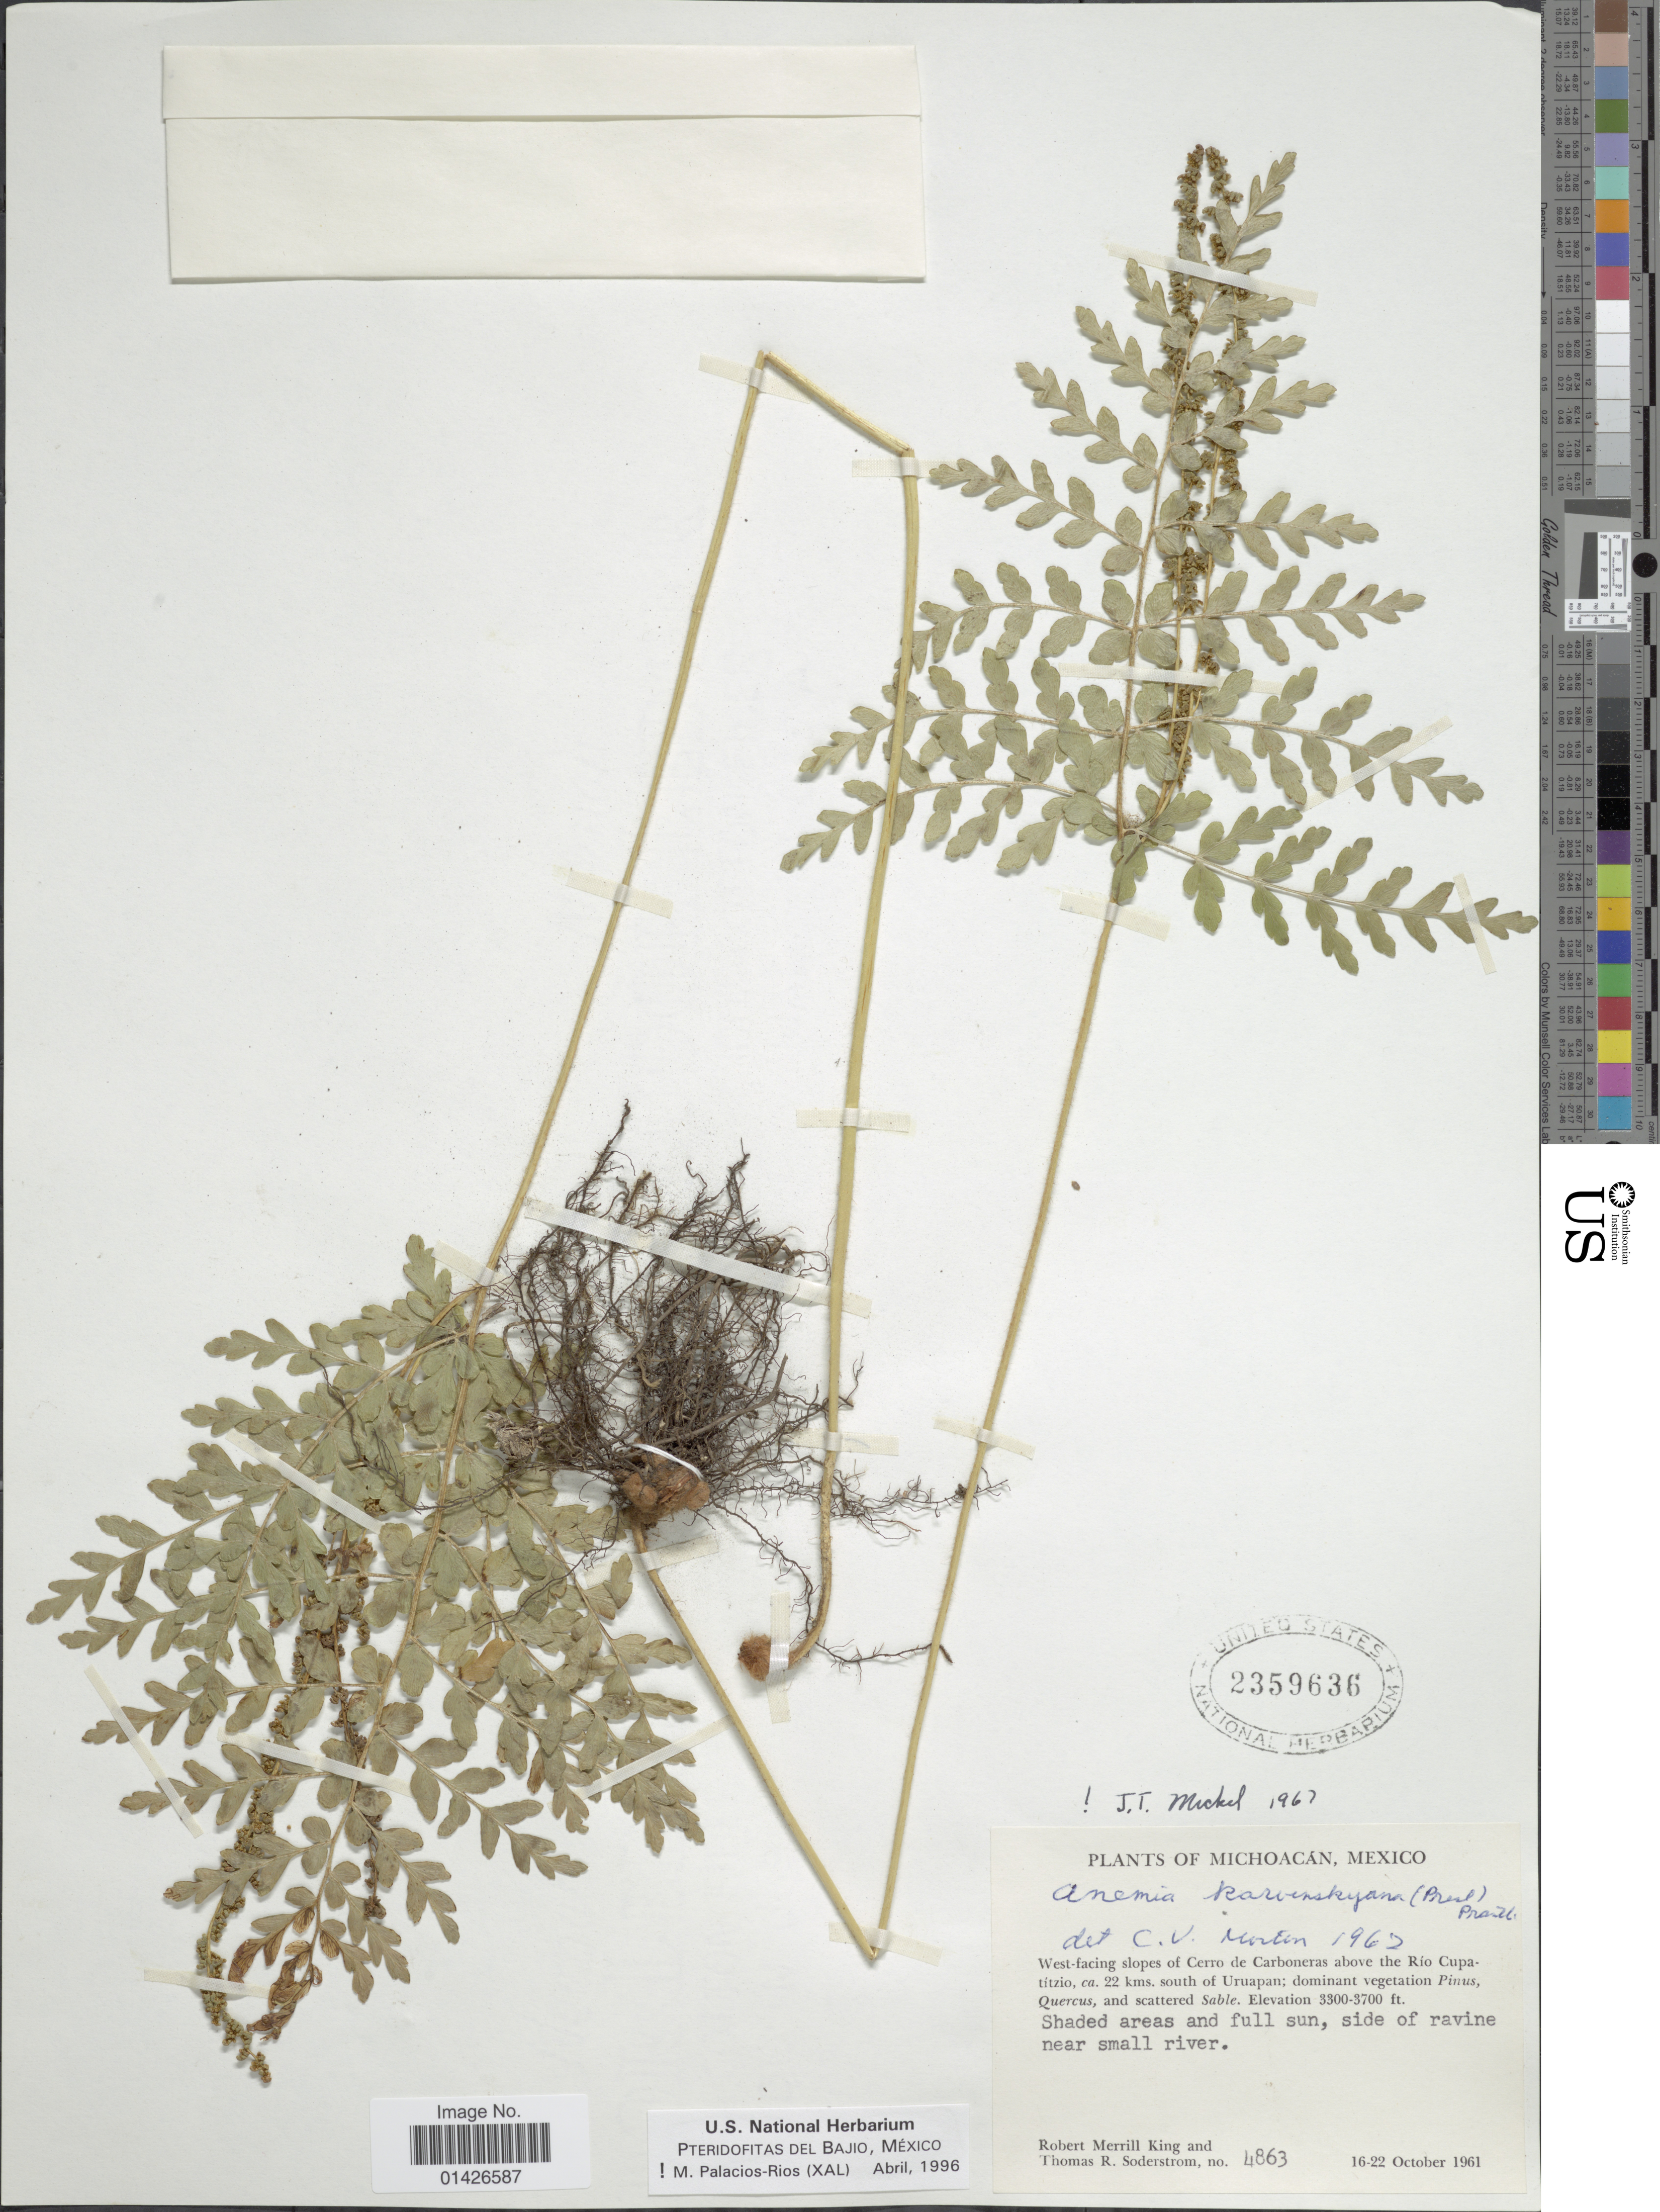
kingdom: Plantae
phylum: Tracheophyta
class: Polypodiopsida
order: Schizaeales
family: Anemiaceae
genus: Anemia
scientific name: Anemia karwinskyana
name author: (C. Presl) Prantl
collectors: R. M. King & T. R. Soderstrom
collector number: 4863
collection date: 1961-10-16/1961-10-22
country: Mexico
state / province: Michoacán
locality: West-facing slopes of Cerro de Carboneras above the Rio Cupatitzio, ca 22 kms south of Uruapan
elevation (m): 3300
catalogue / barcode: US 2359636